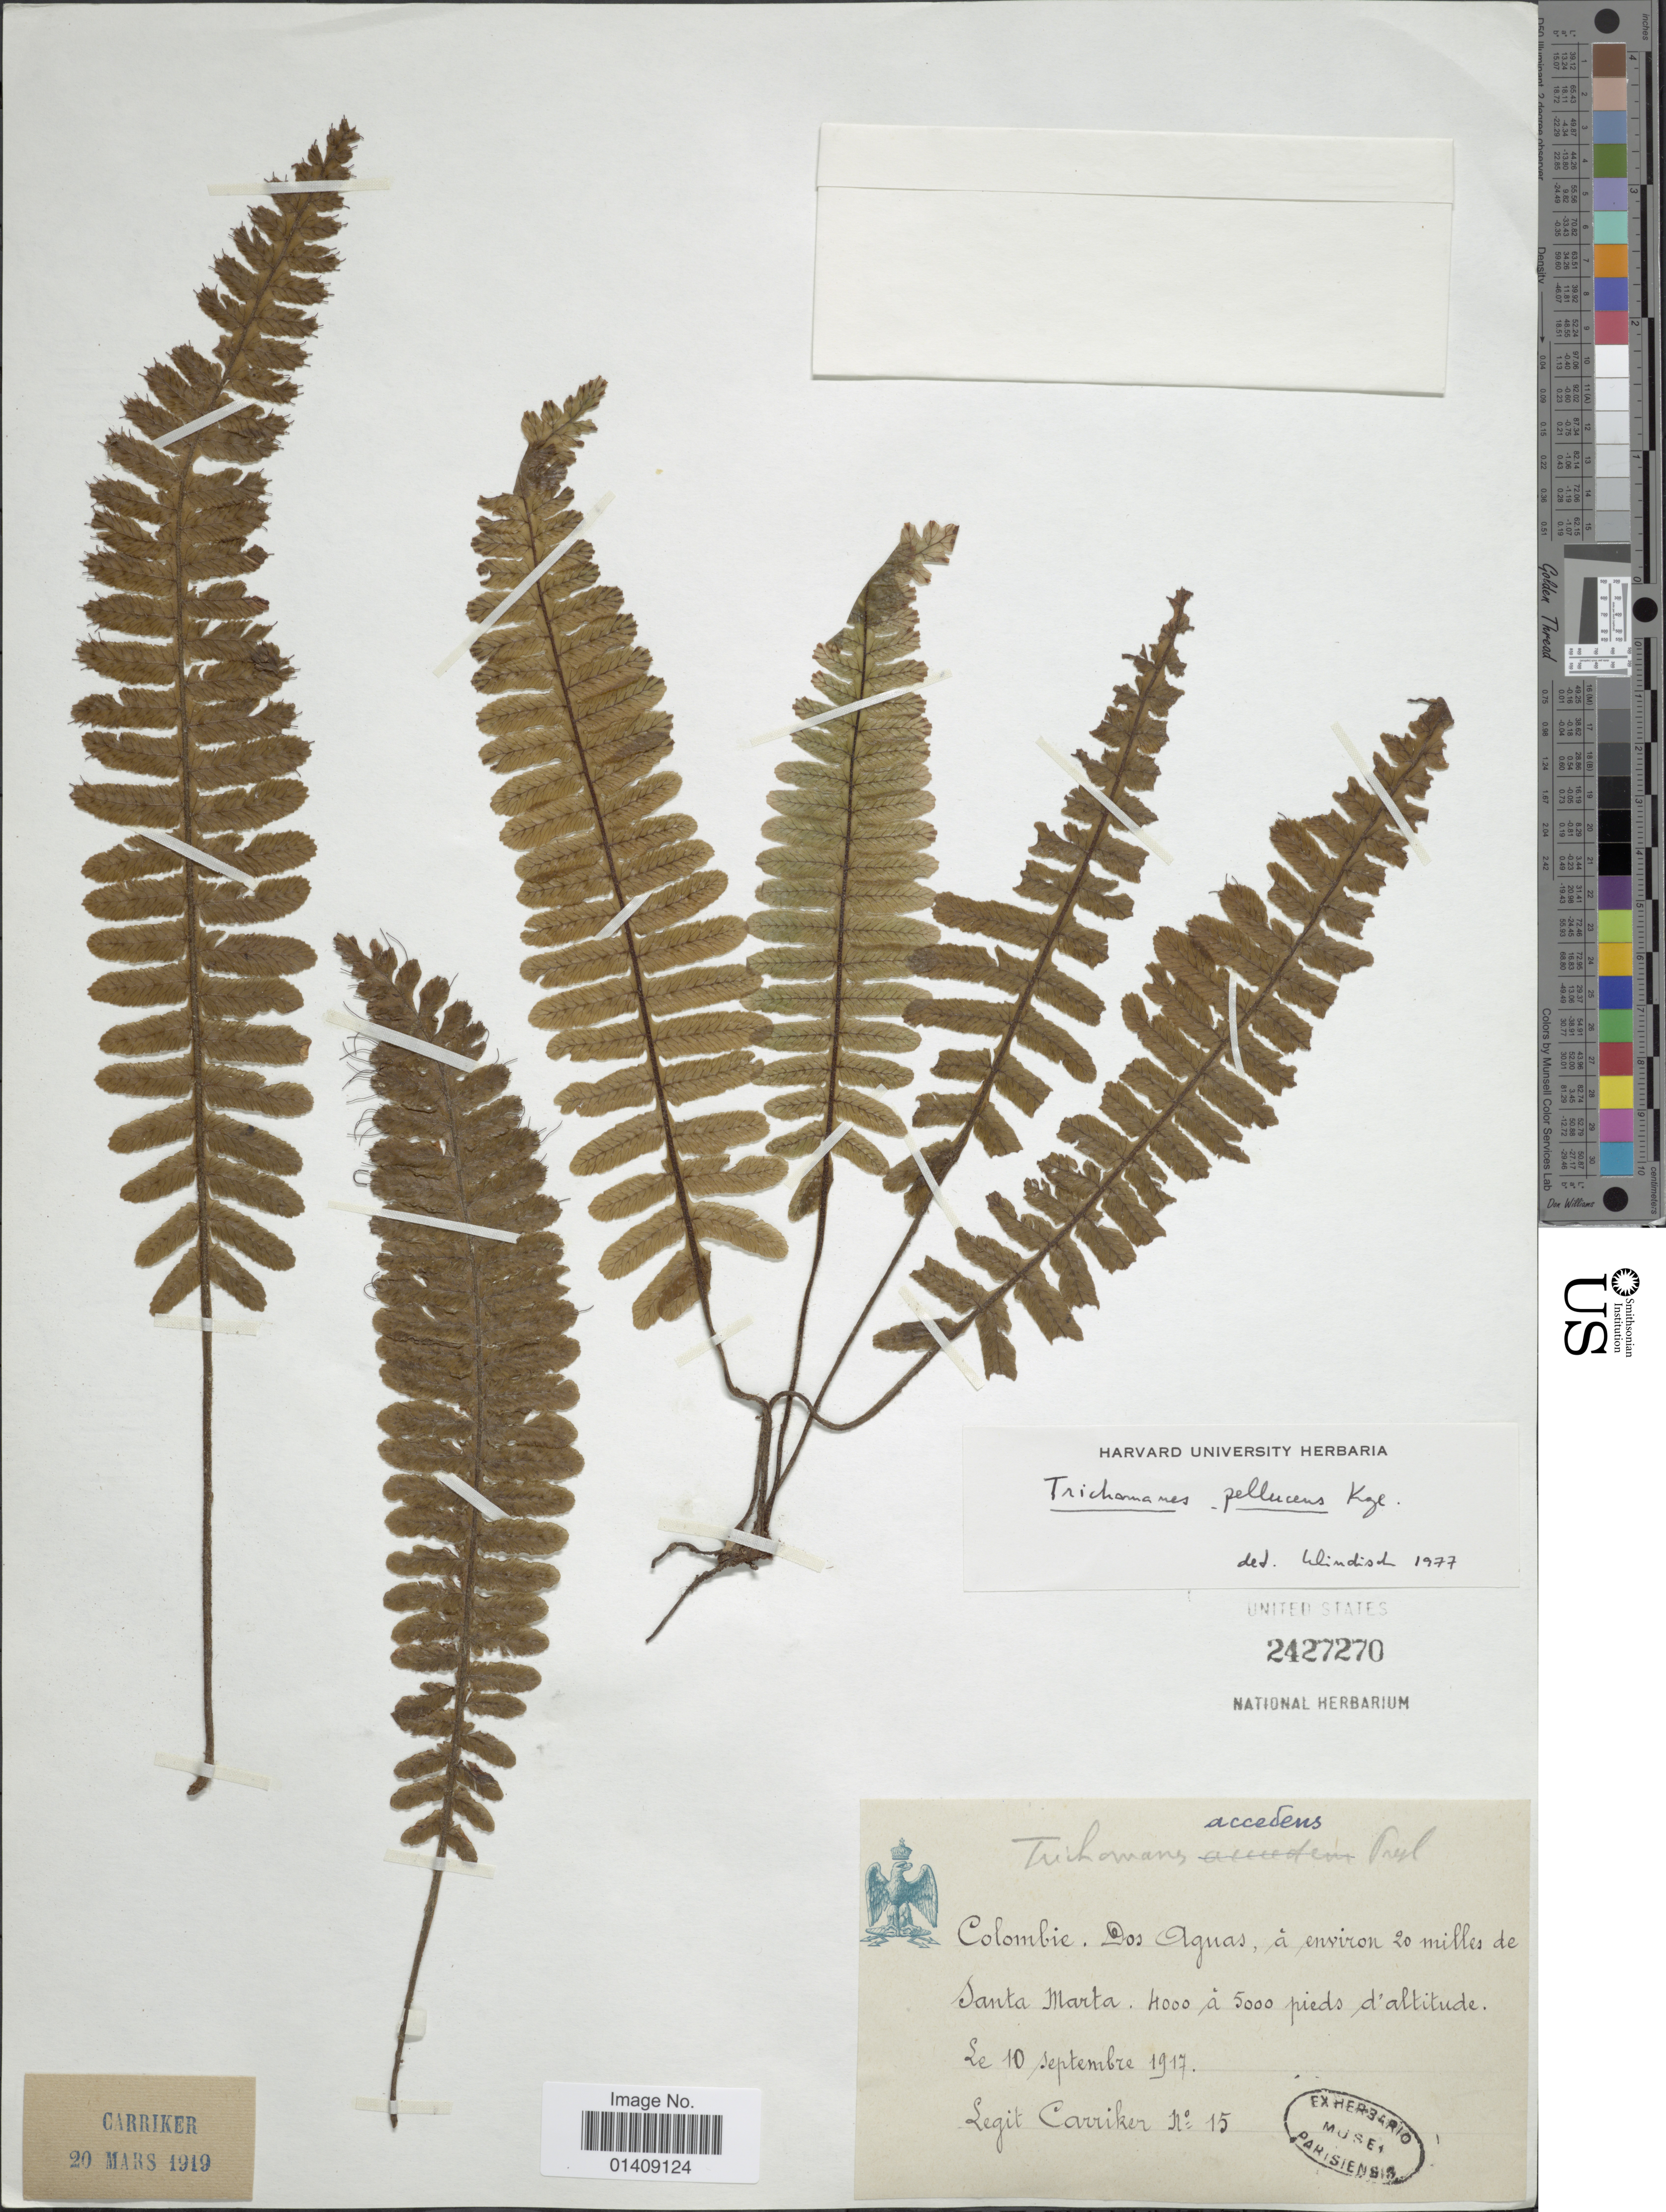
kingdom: Plantae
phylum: Tracheophyta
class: Polypodiopsida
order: Hymenophyllales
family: Hymenophyllaceae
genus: Trichomanes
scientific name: Trichomanes pellucens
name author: Kunze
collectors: Carriker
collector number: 15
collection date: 1917-09-10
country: Colombia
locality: Dos Aguas a environ 20 milles de Santa Marta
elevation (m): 1219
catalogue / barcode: US 2427270